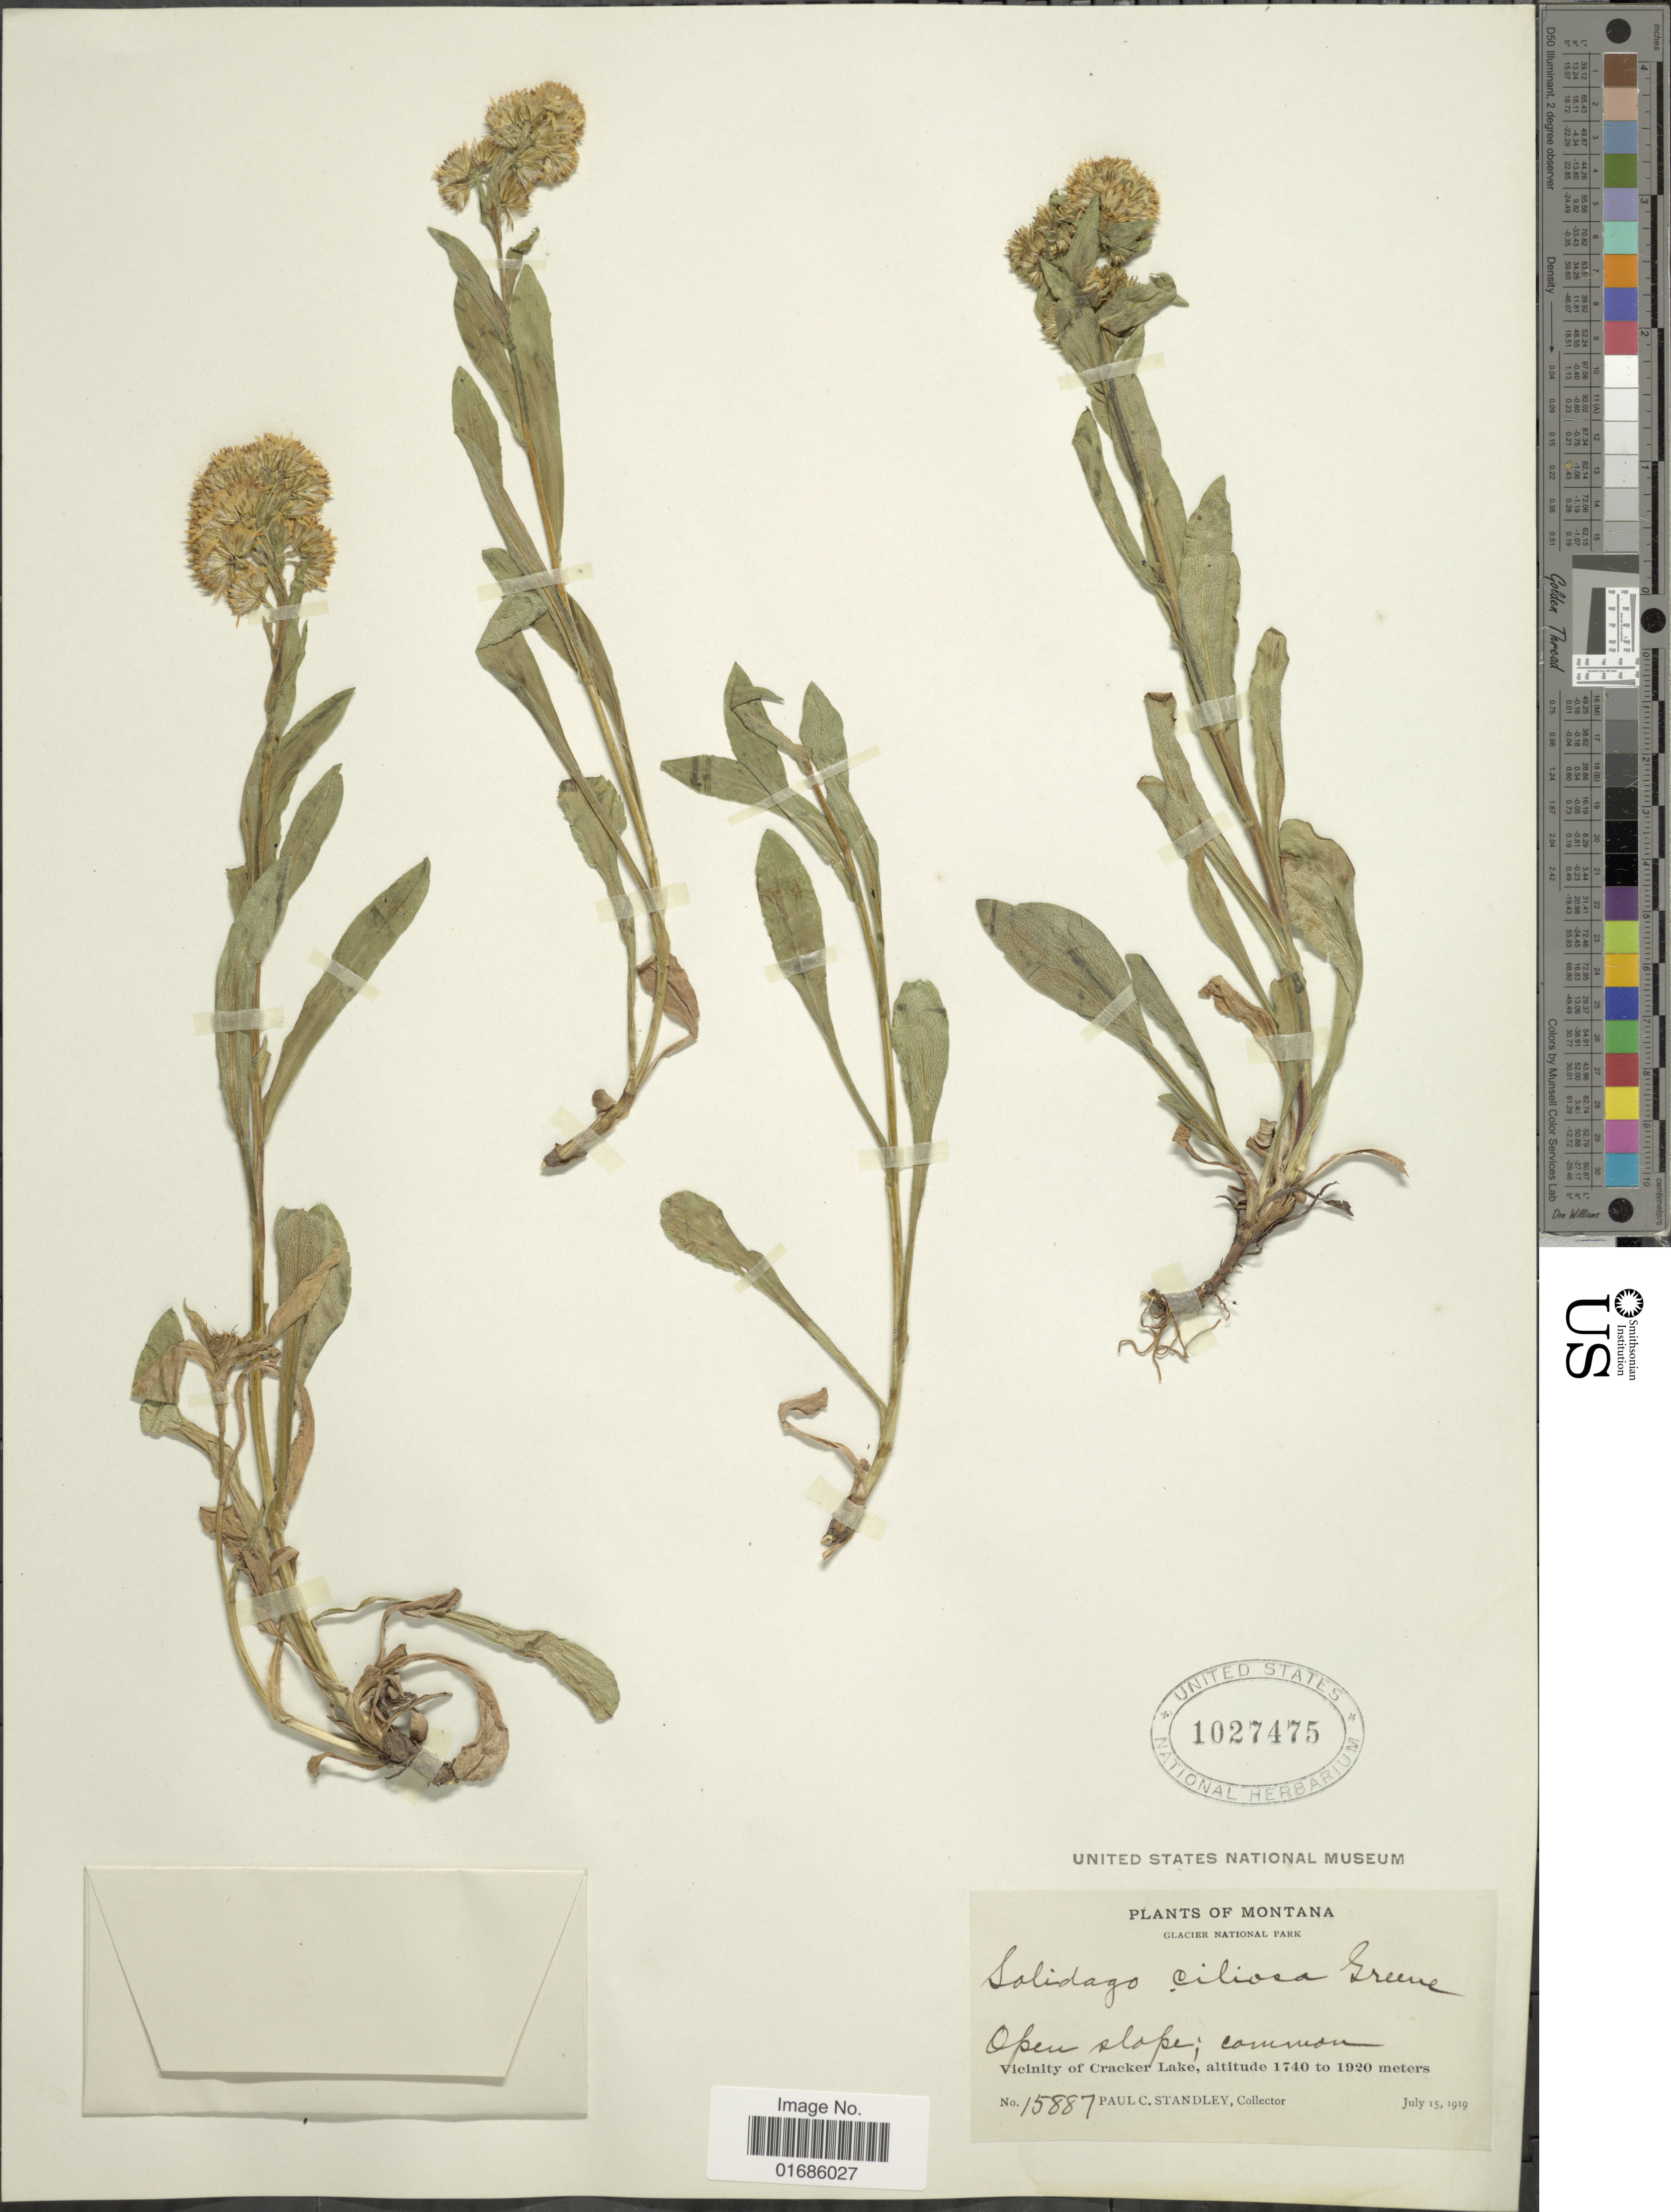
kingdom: Plantae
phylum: Tracheophyta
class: Magnoliopsida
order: Asterales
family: Asteraceae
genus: Solidago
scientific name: Solidago ciliosa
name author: Greene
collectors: P. C. Standley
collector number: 15887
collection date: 1919-07-15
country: United States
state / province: Montana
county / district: Glacier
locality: Glacier National Park, Vicinity of Cracker Lake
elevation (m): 1740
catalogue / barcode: US 1027475